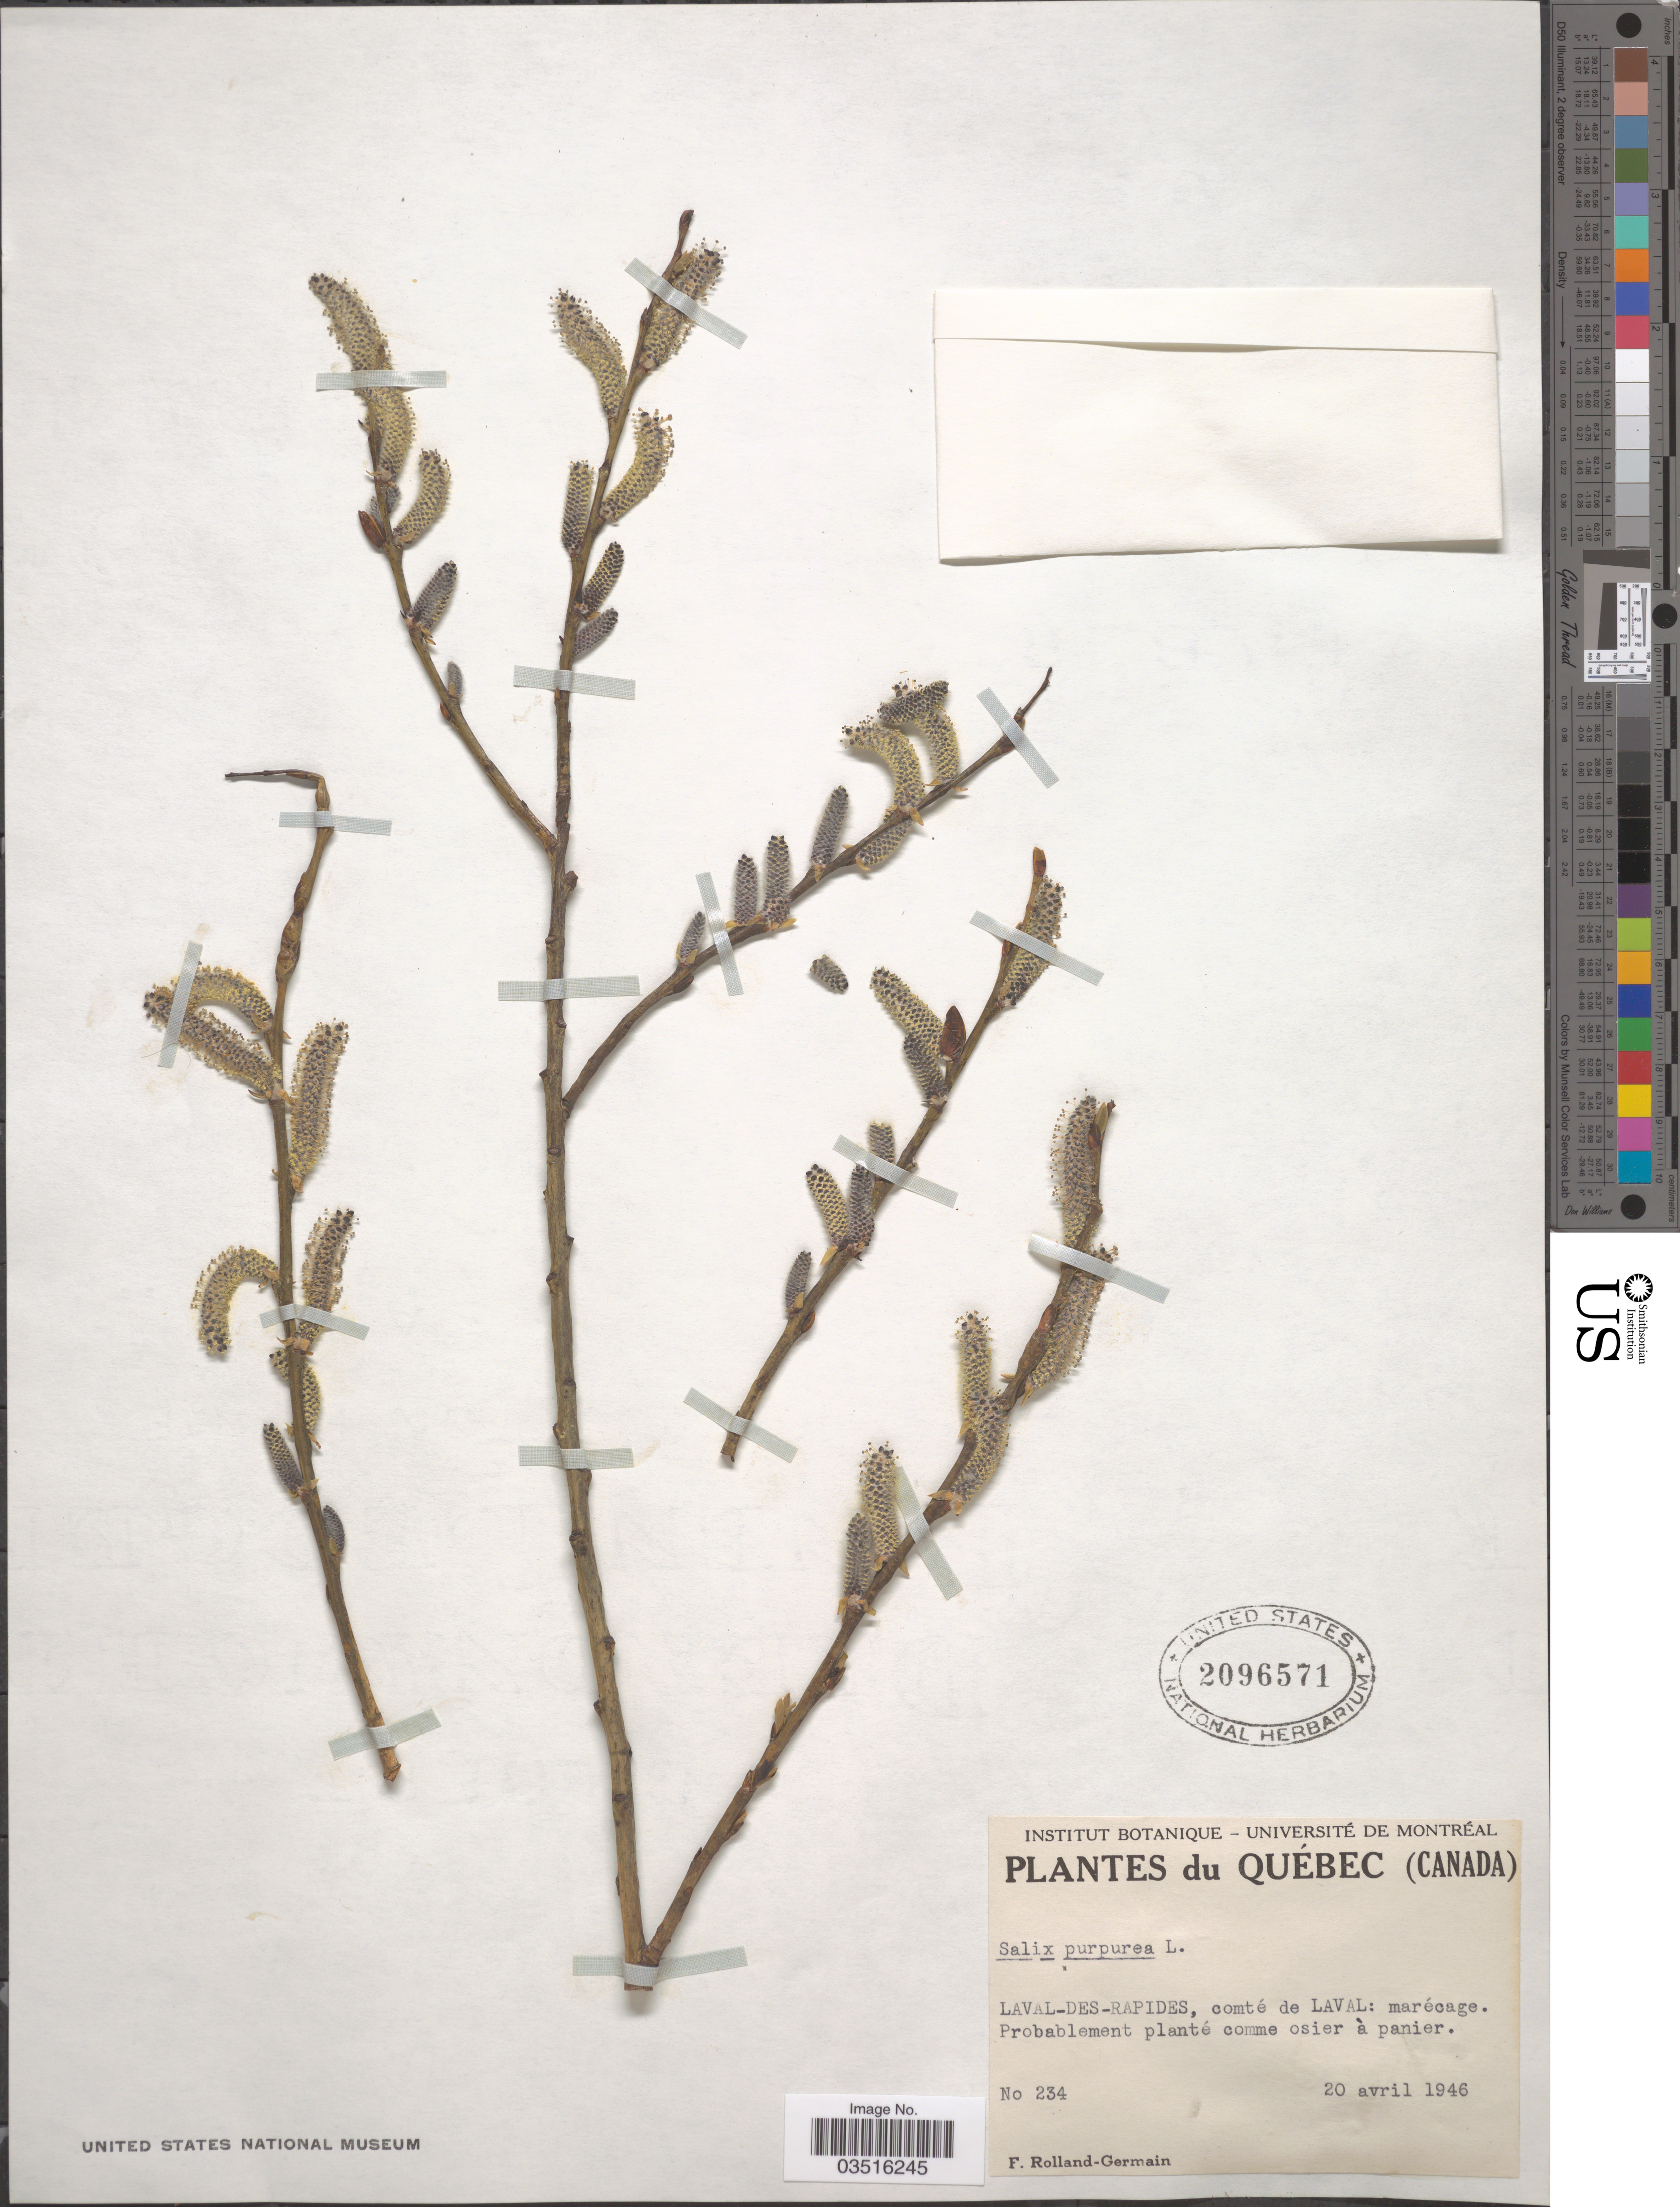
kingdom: Plantae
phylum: Tracheophyta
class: Magnoliopsida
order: Malpighiales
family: Salicaceae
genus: Salix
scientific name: Salix purpurea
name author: L.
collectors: Rolland-Germain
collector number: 234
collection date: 1946-04-20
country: Canada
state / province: Quebec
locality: Laval-des-Rapides, comté de Laval.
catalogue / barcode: US 2096571